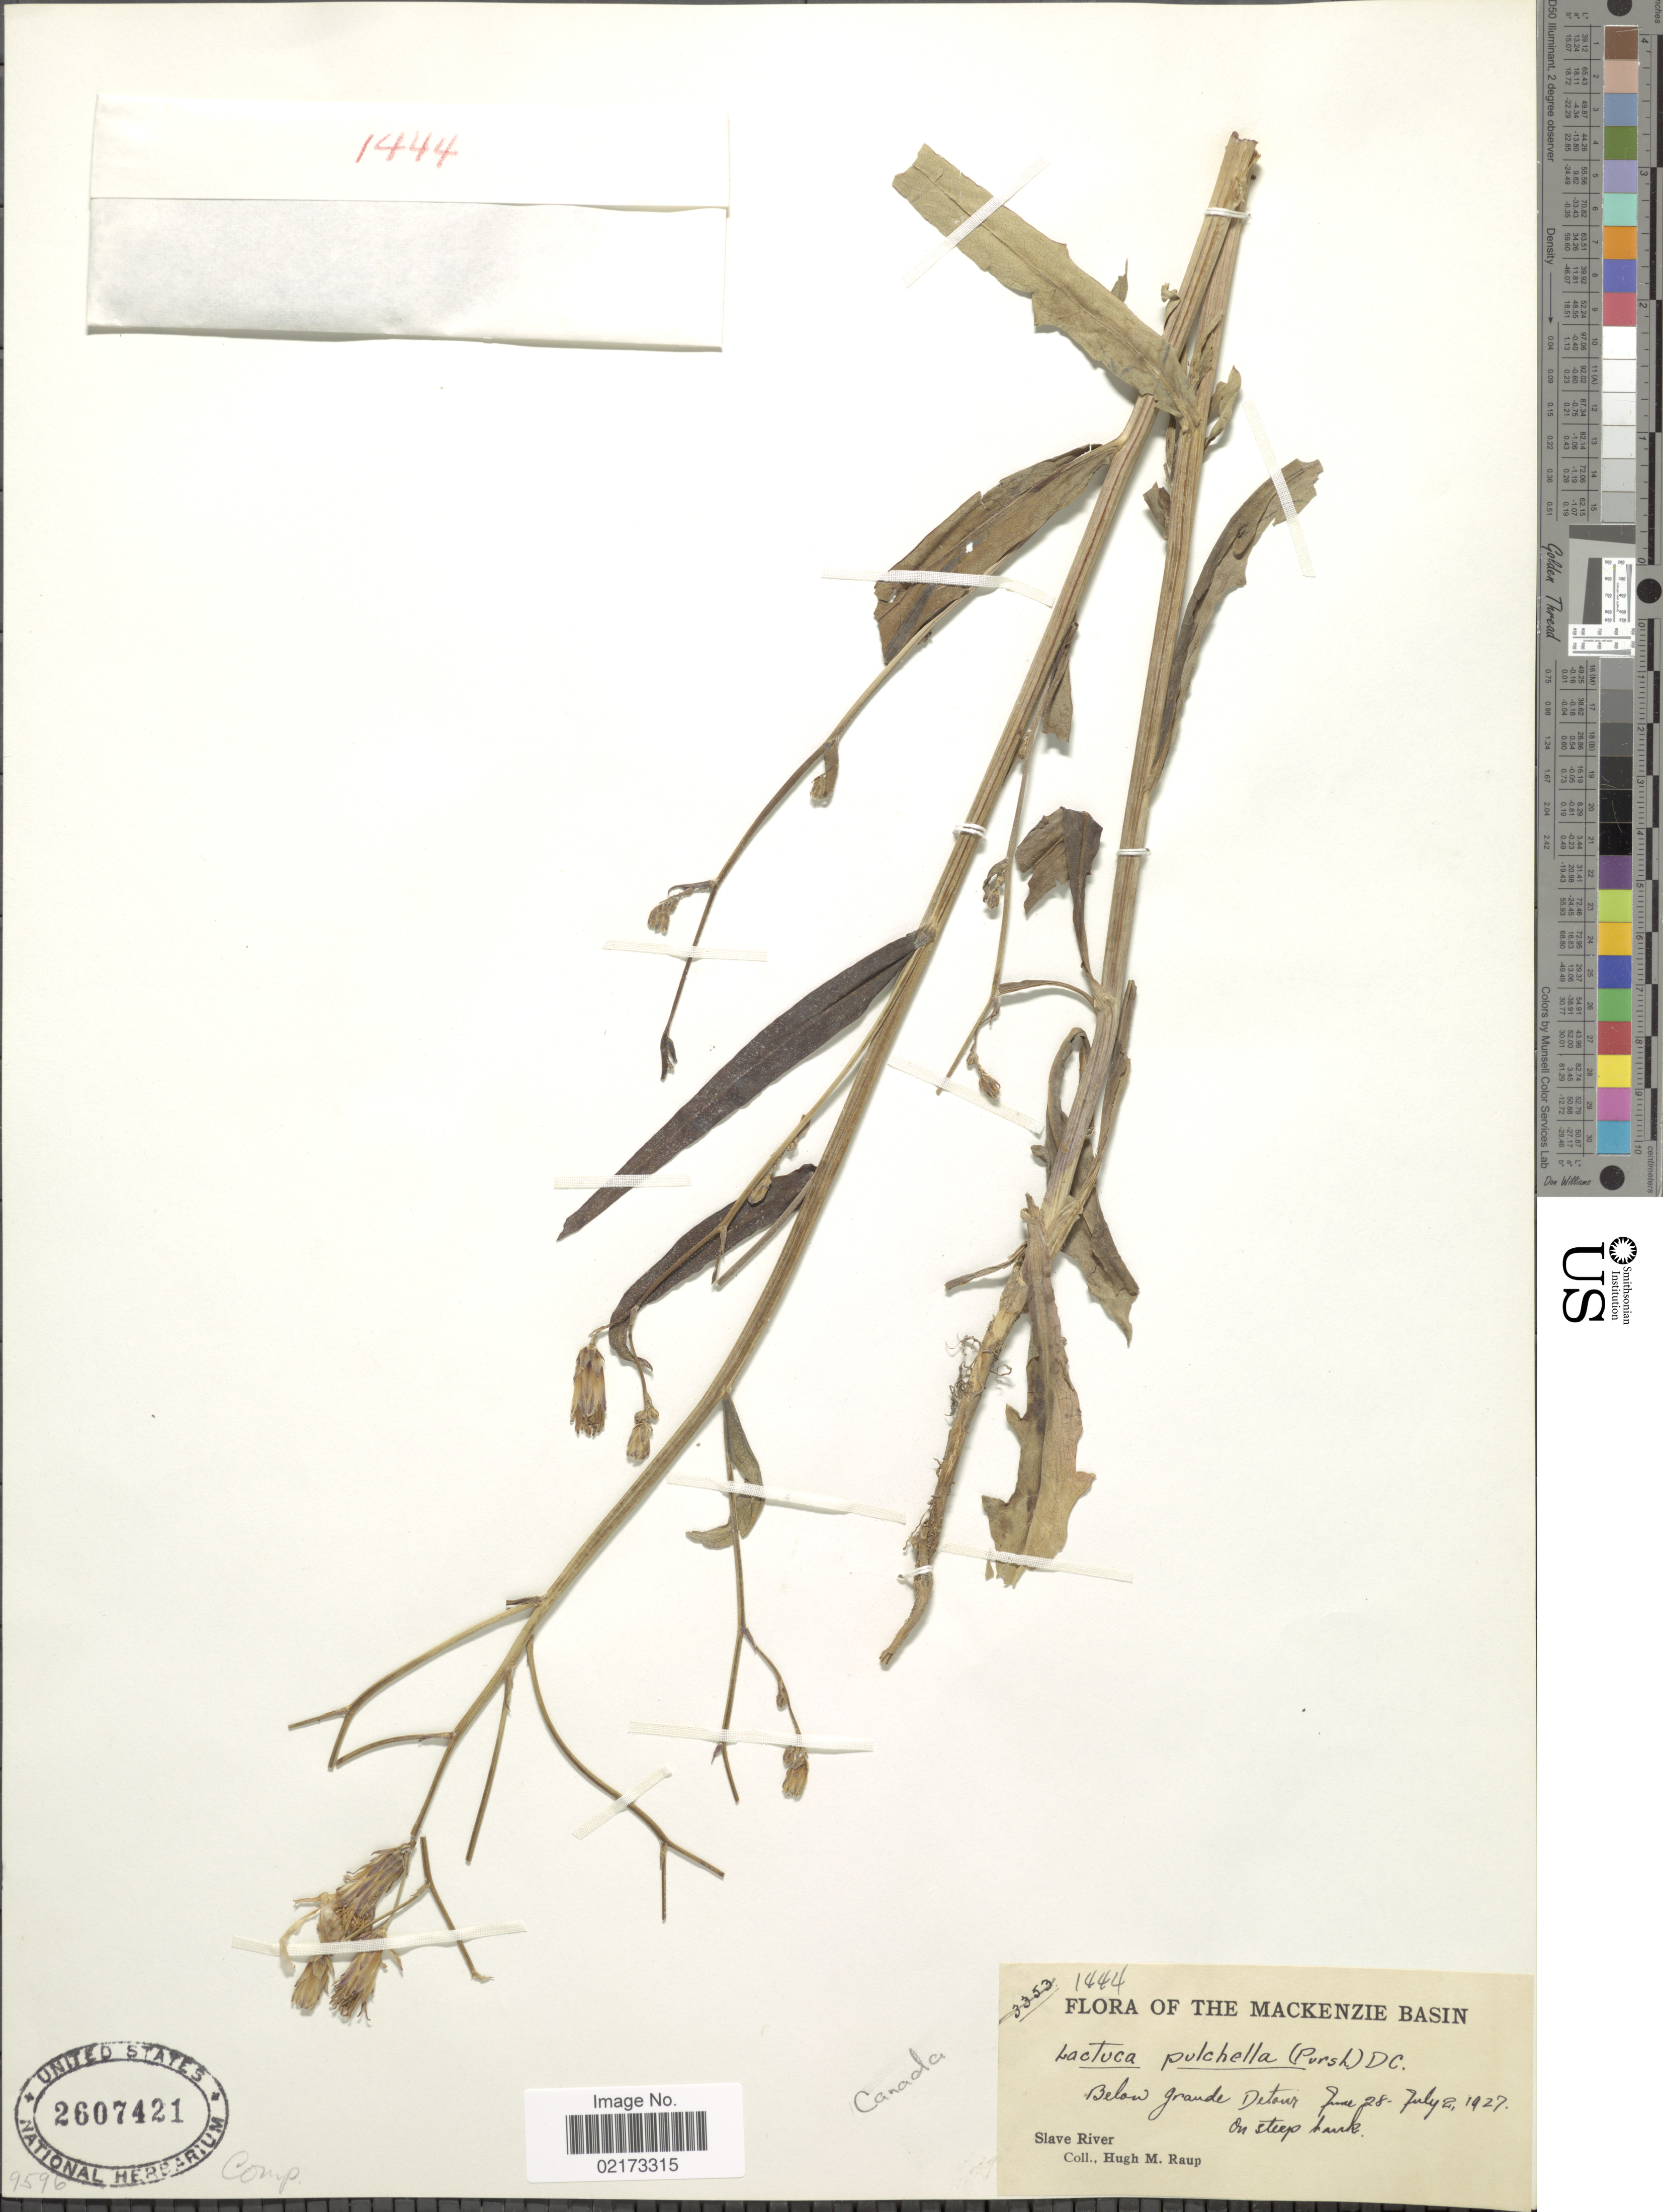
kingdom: Plantae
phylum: Tracheophyta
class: Magnoliopsida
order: Asterales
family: Asteraceae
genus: Lactuca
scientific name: Lactuca tatarica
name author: (L.) C.A. Mey.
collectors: H. Raup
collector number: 1444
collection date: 1927-06-28/1927-07-02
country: Canada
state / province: British Columbia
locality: Mackenzie Basin, below Grande Detour, Slave River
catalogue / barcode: US 2607421